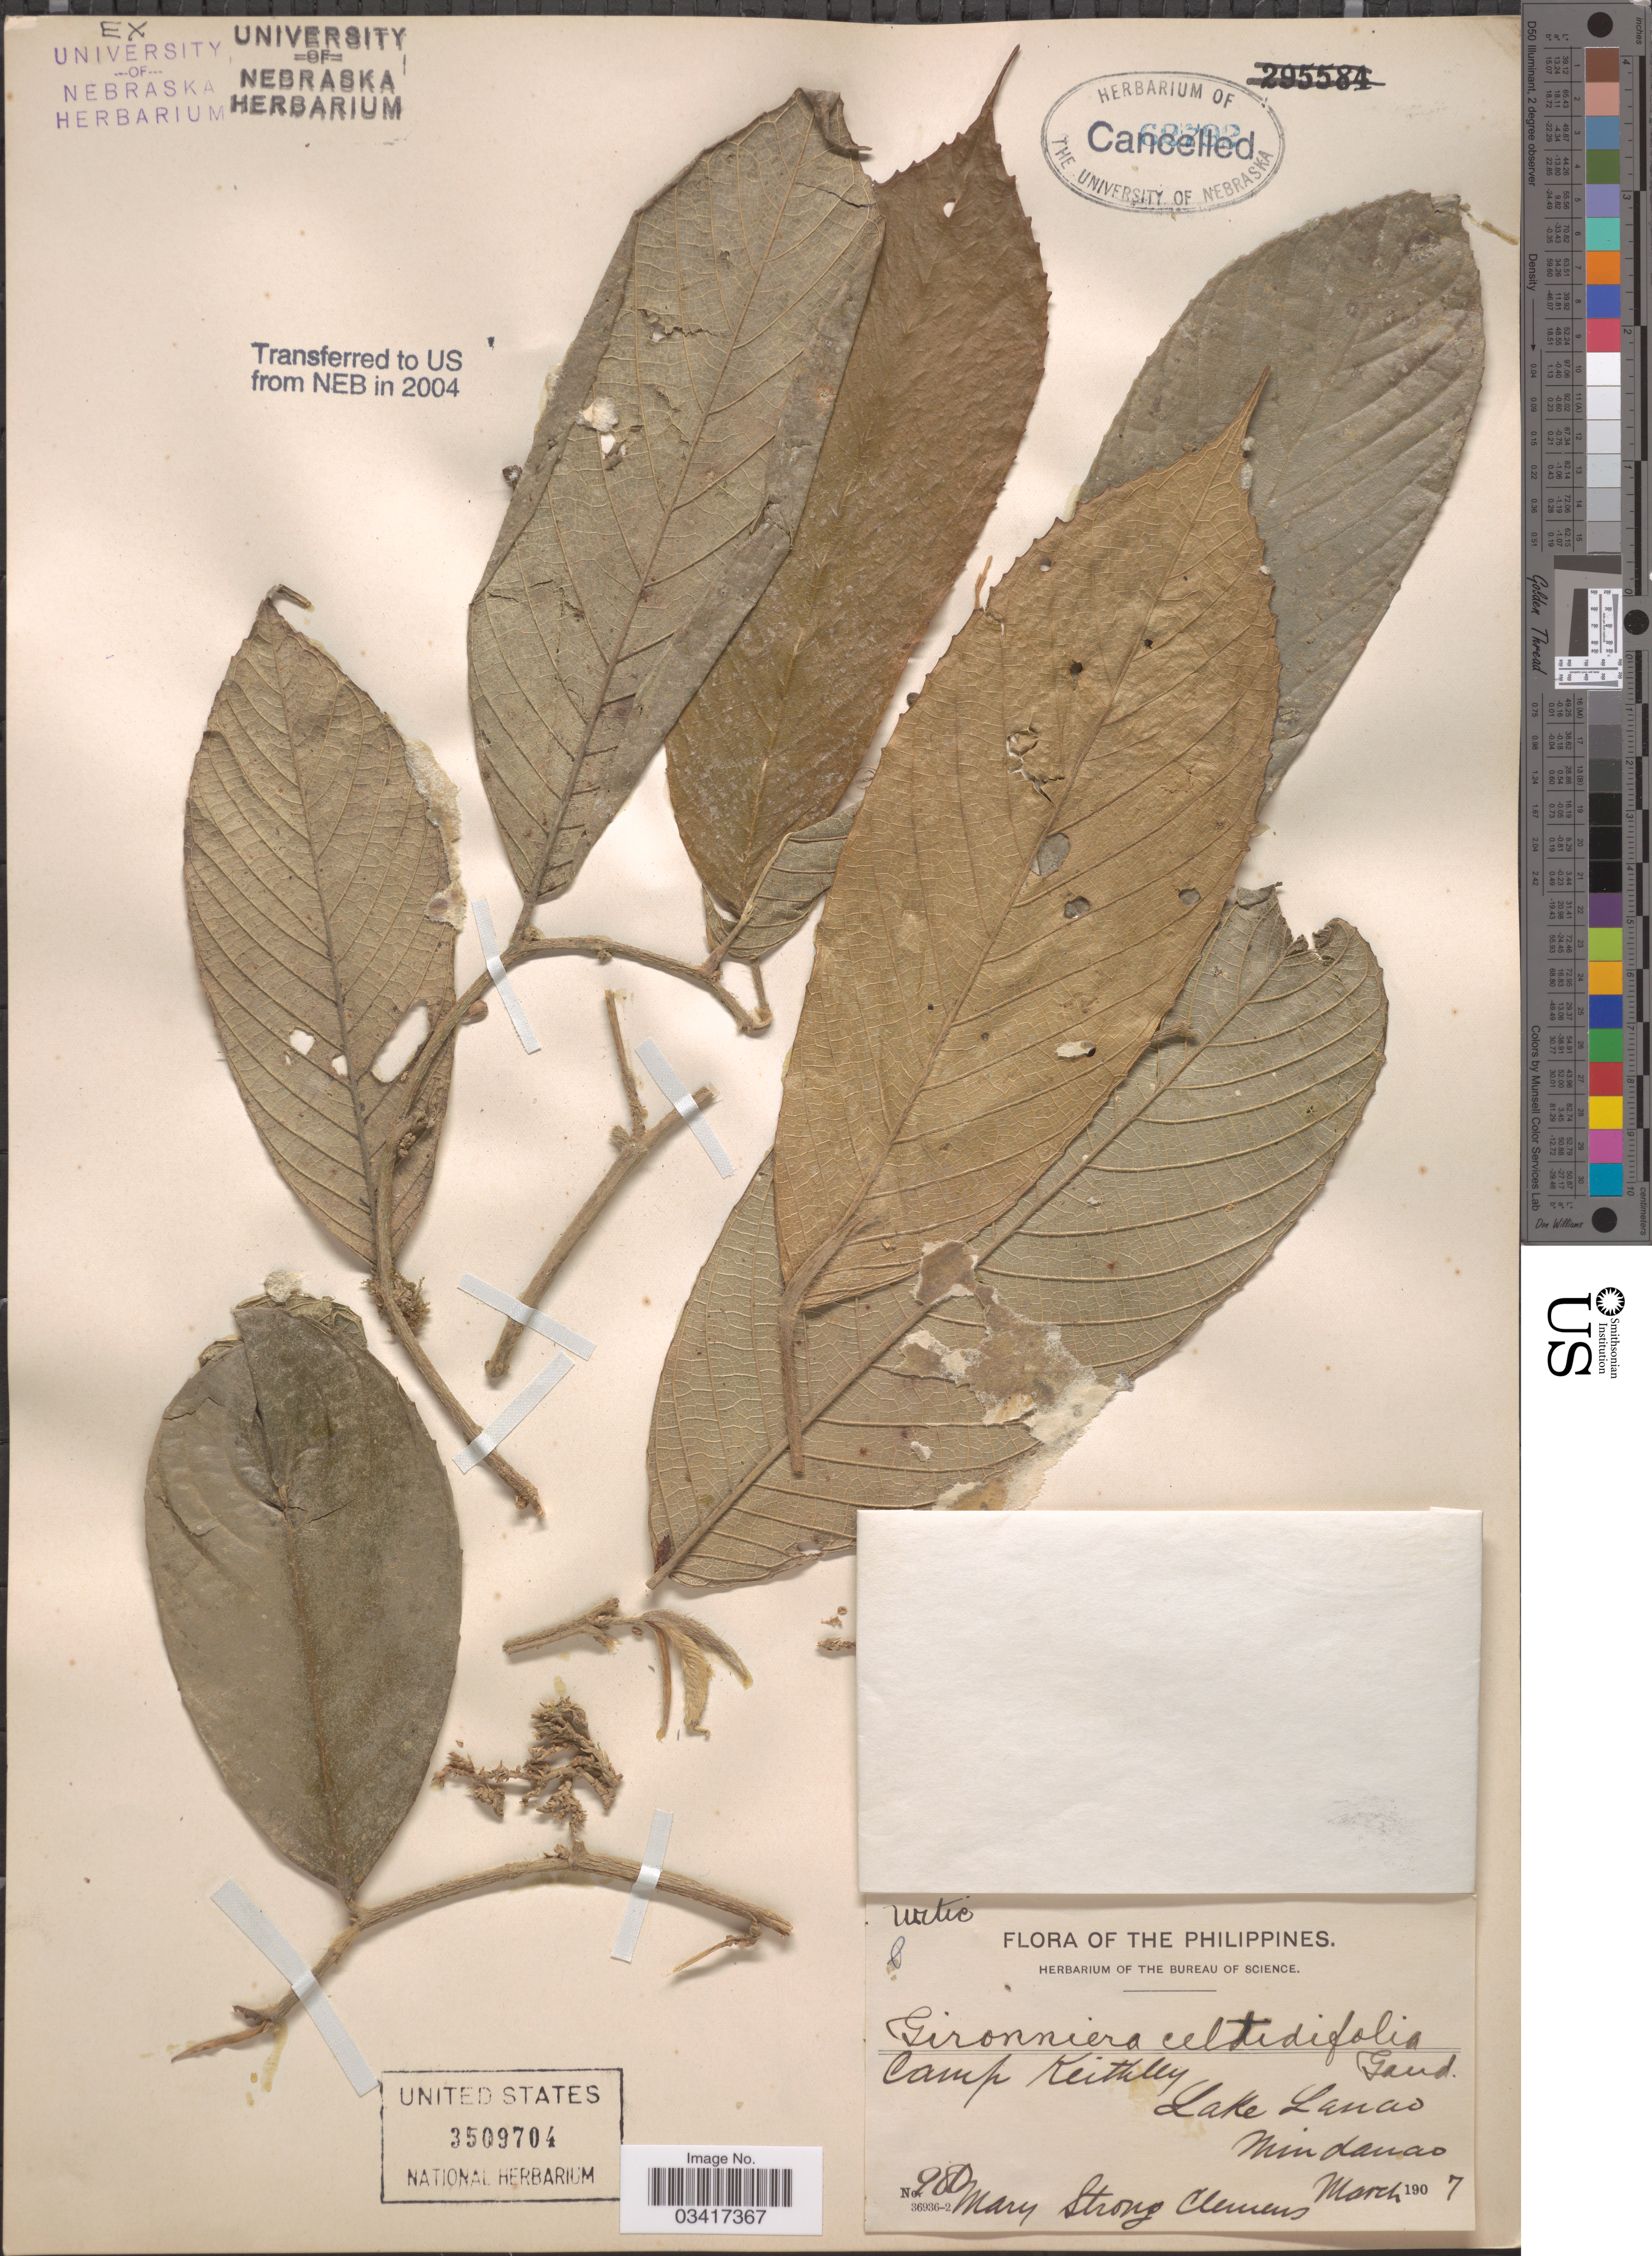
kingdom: Plantae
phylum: Tracheophyta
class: Magnoliopsida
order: Rosales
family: Cannabaceae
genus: Gironniera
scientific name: Gironniera celtidifolia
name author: Gaudich.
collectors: M. S. Clemens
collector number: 980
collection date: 1907-03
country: Philippines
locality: Camp Keithley, Lake Lanao, Mindanao.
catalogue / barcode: US 3509704